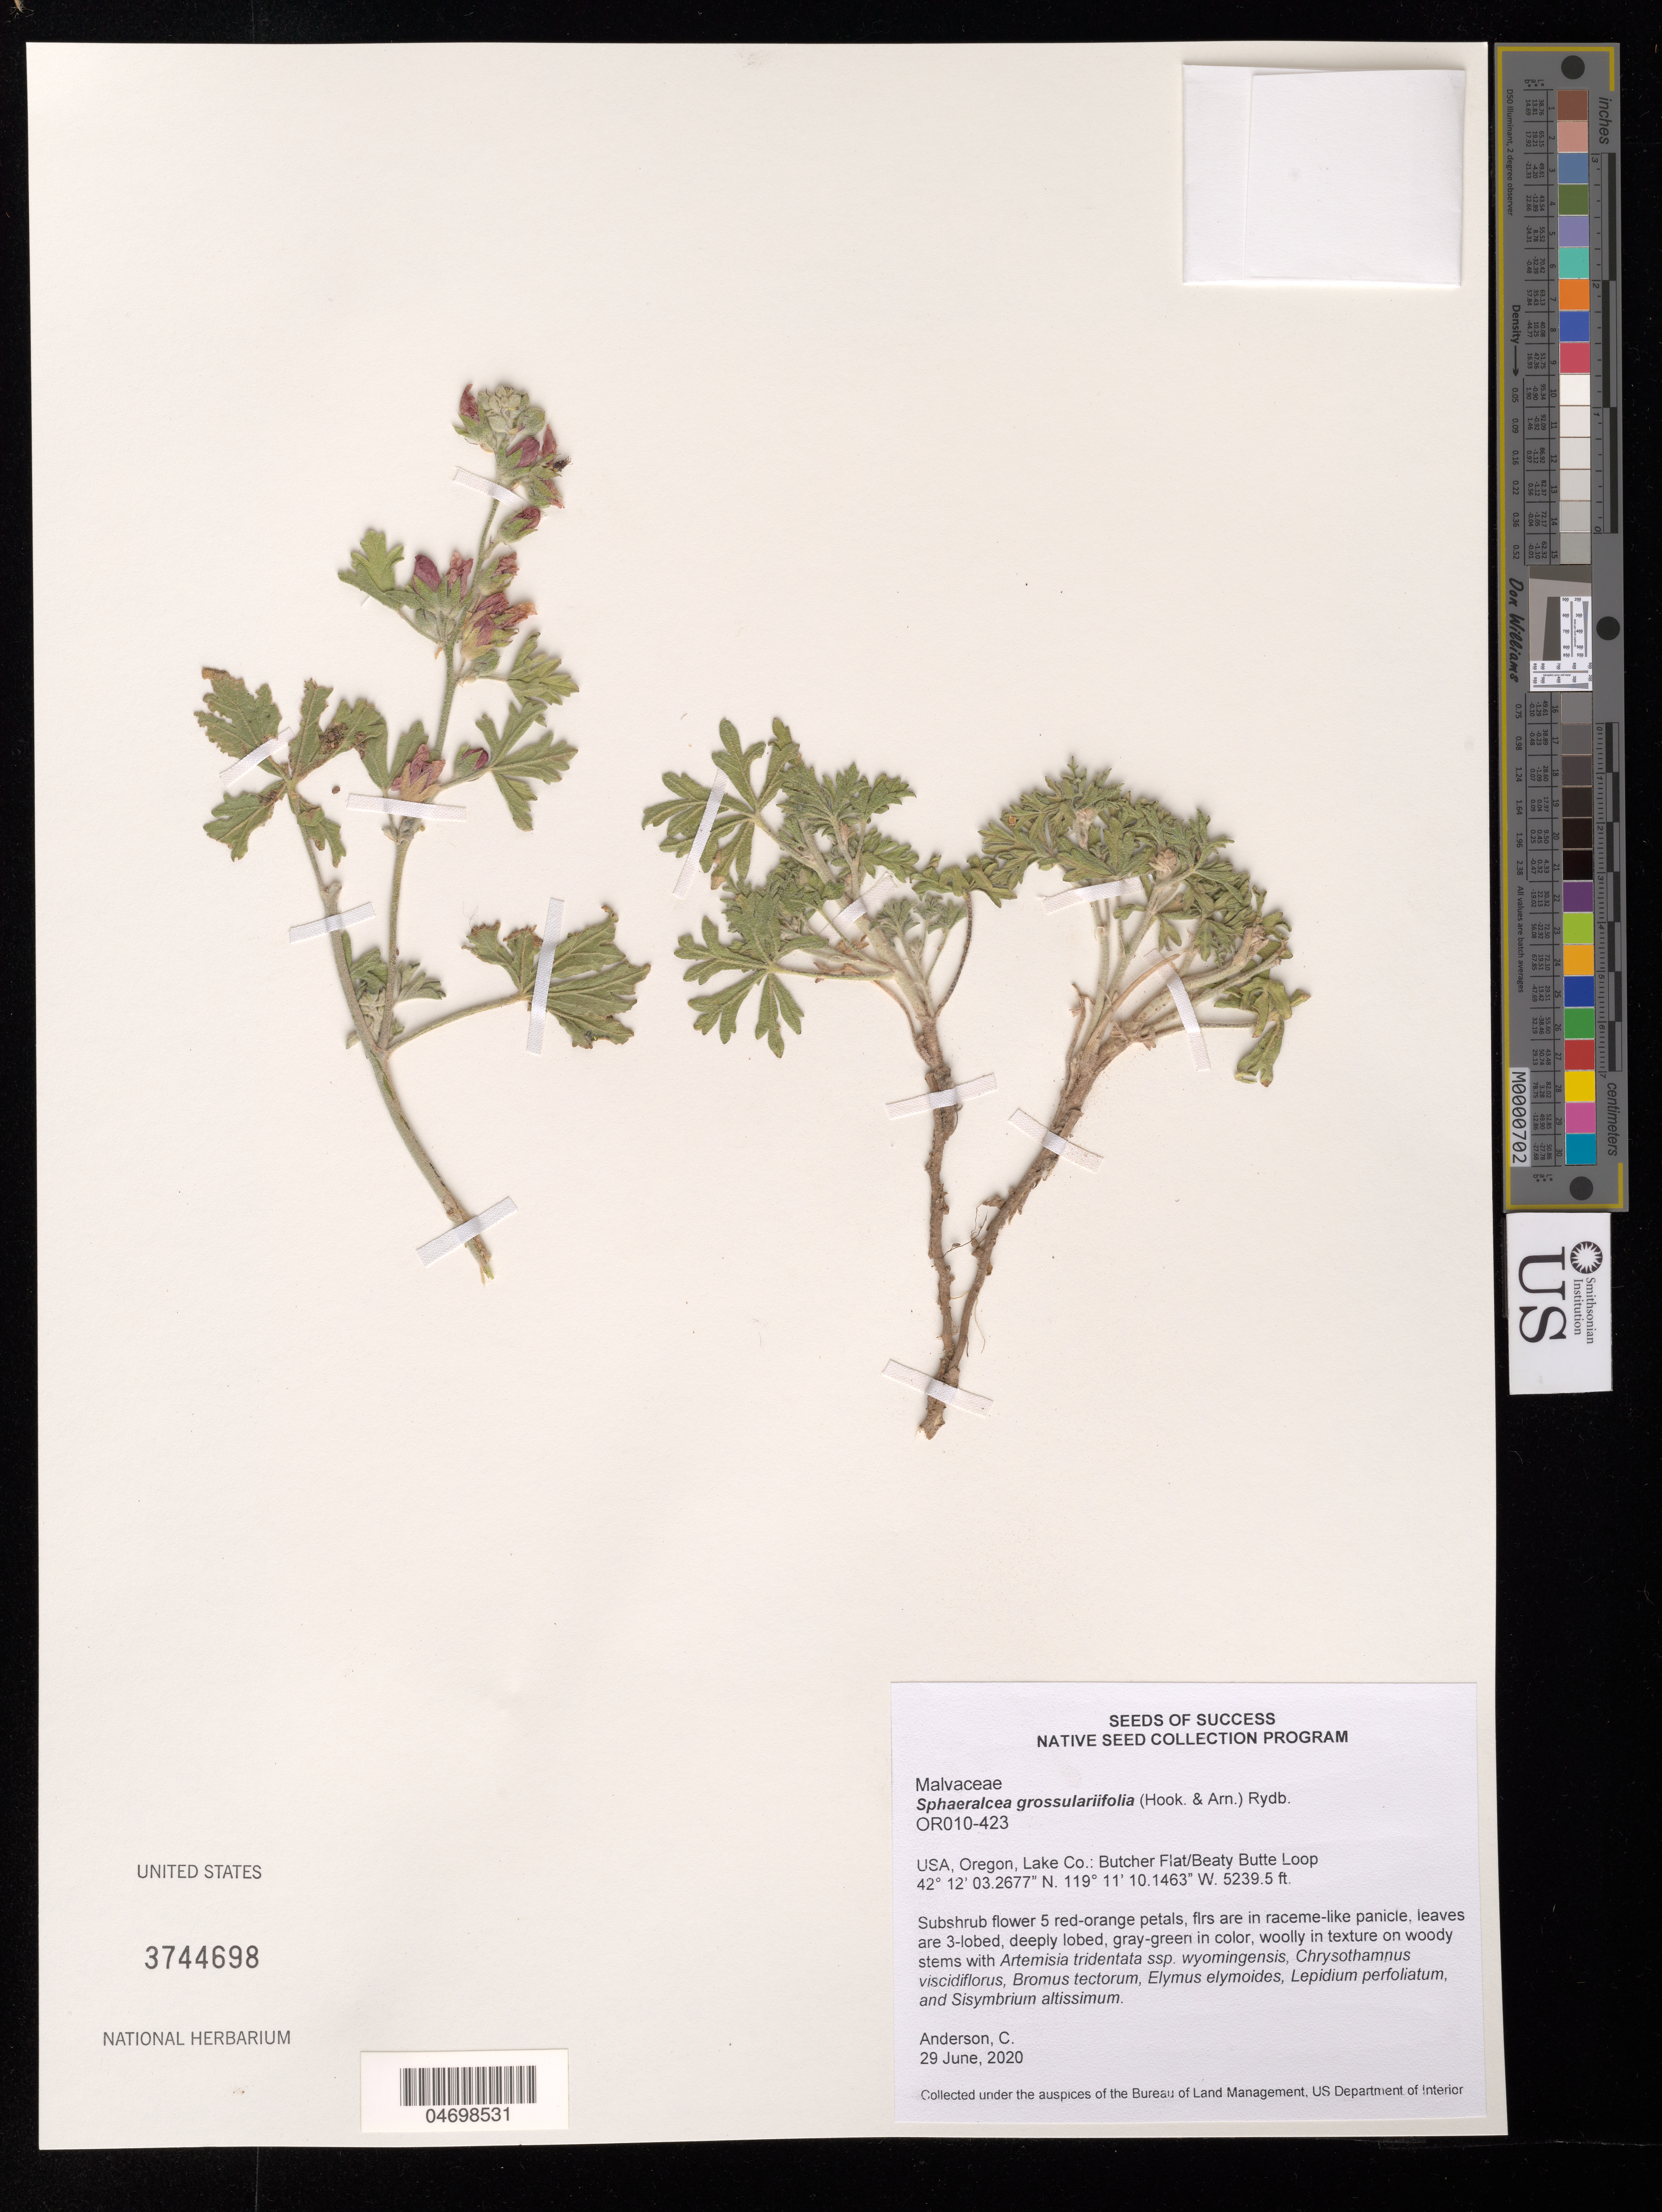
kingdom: Plantae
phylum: Tracheophyta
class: Magnoliopsida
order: Malvales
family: Malvaceae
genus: Sphaeralcea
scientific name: Sphaeralcea grossulariifolia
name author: (Hook. & Arn.) Rydb.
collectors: C. Anderson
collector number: OR010-423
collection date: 2020-06-29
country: United States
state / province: Oregon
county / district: Lake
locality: Butcher Flat/Beaty Butte Loop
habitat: With Bromus tectorum, Elymus elymoides, Lepidium perfoliatum, etc.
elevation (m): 1597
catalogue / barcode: US 3744698